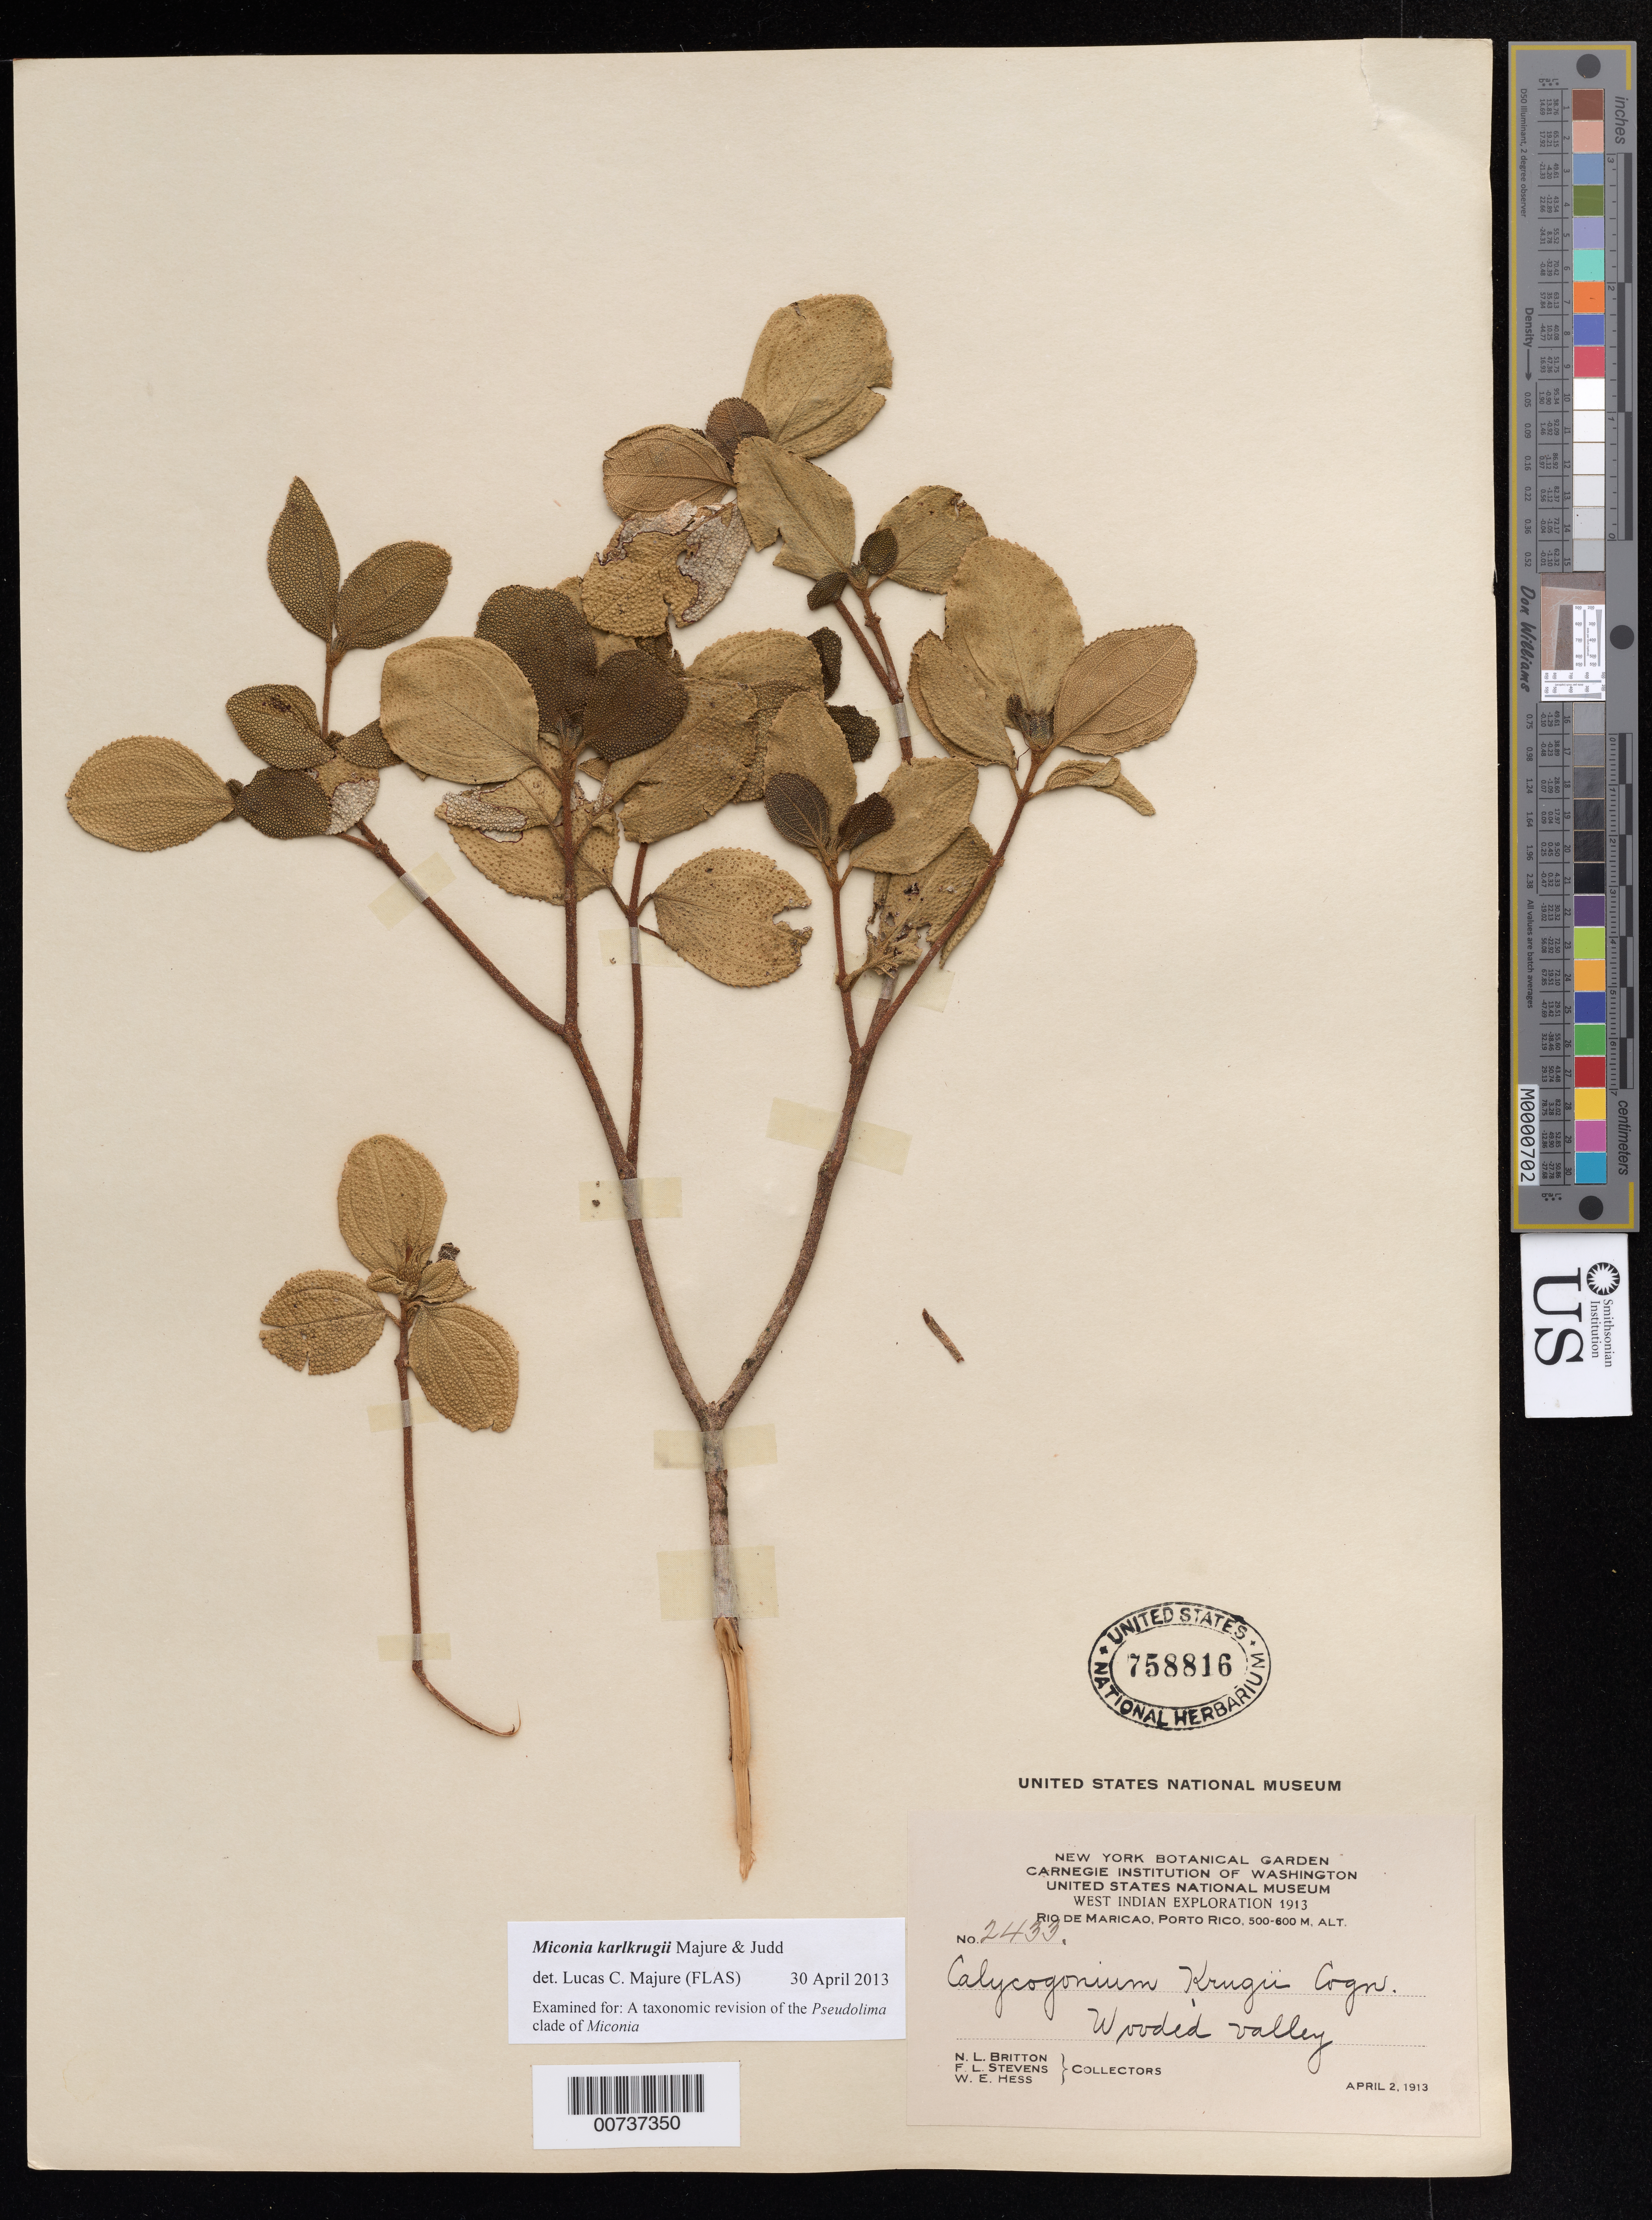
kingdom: Plantae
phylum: Tracheophyta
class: Magnoliopsida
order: Myrtales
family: Melastomataceae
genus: Miconia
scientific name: Miconia karlkrugii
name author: Majure & Judd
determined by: Majure, Lucas C., (FLAS), University of Florida (UNITED STATES)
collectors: N. Britton, F. L. Stevens & W. Hess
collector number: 2433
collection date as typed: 02 Apr 1913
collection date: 1913-04-02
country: Puerto Rico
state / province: Maricao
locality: Rio Maricao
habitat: Wooded valley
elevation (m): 500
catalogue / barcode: US 758816